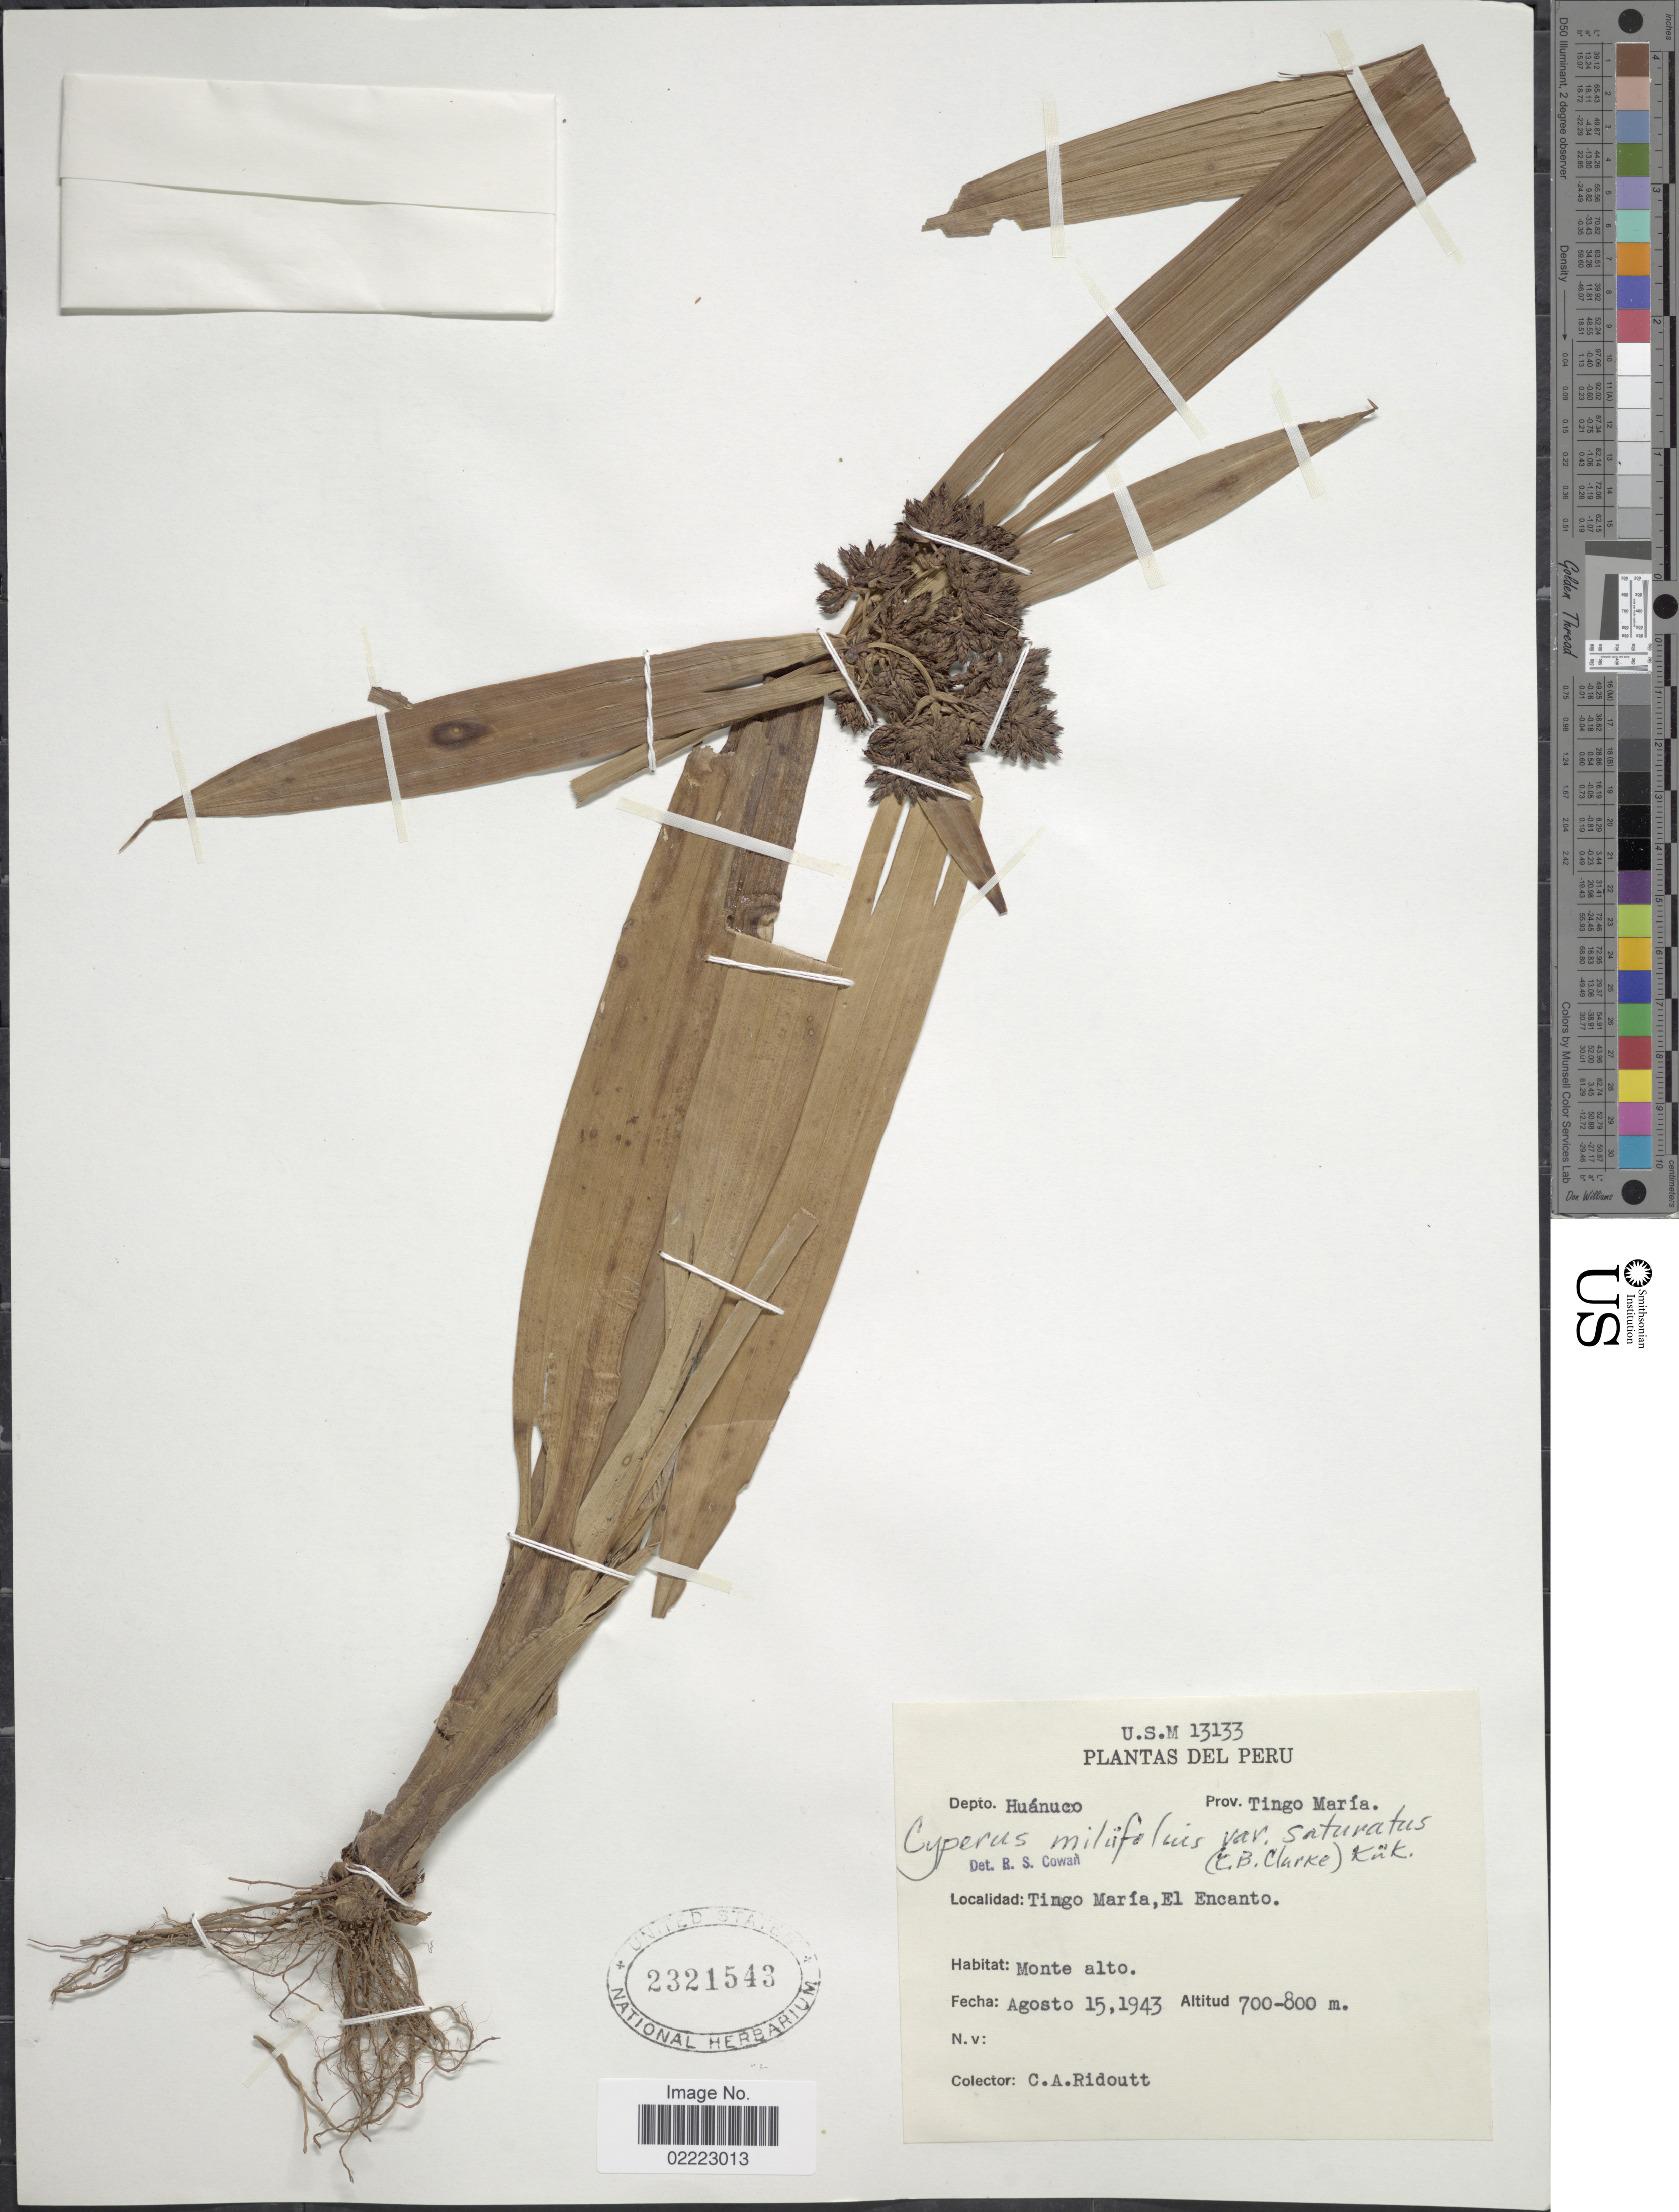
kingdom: Plantae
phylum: Tracheophyta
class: Liliopsida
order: Poales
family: Cyperaceae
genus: Cyperus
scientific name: Cyperus miliifolius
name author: Poepp. & Kunth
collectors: C. Ridoutt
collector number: U.S.M.13133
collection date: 1943-08-15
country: Peru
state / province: Huánuco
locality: Prov. Tingo Maria, Tingo Maria, El Encanto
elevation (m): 700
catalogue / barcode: US 2321543